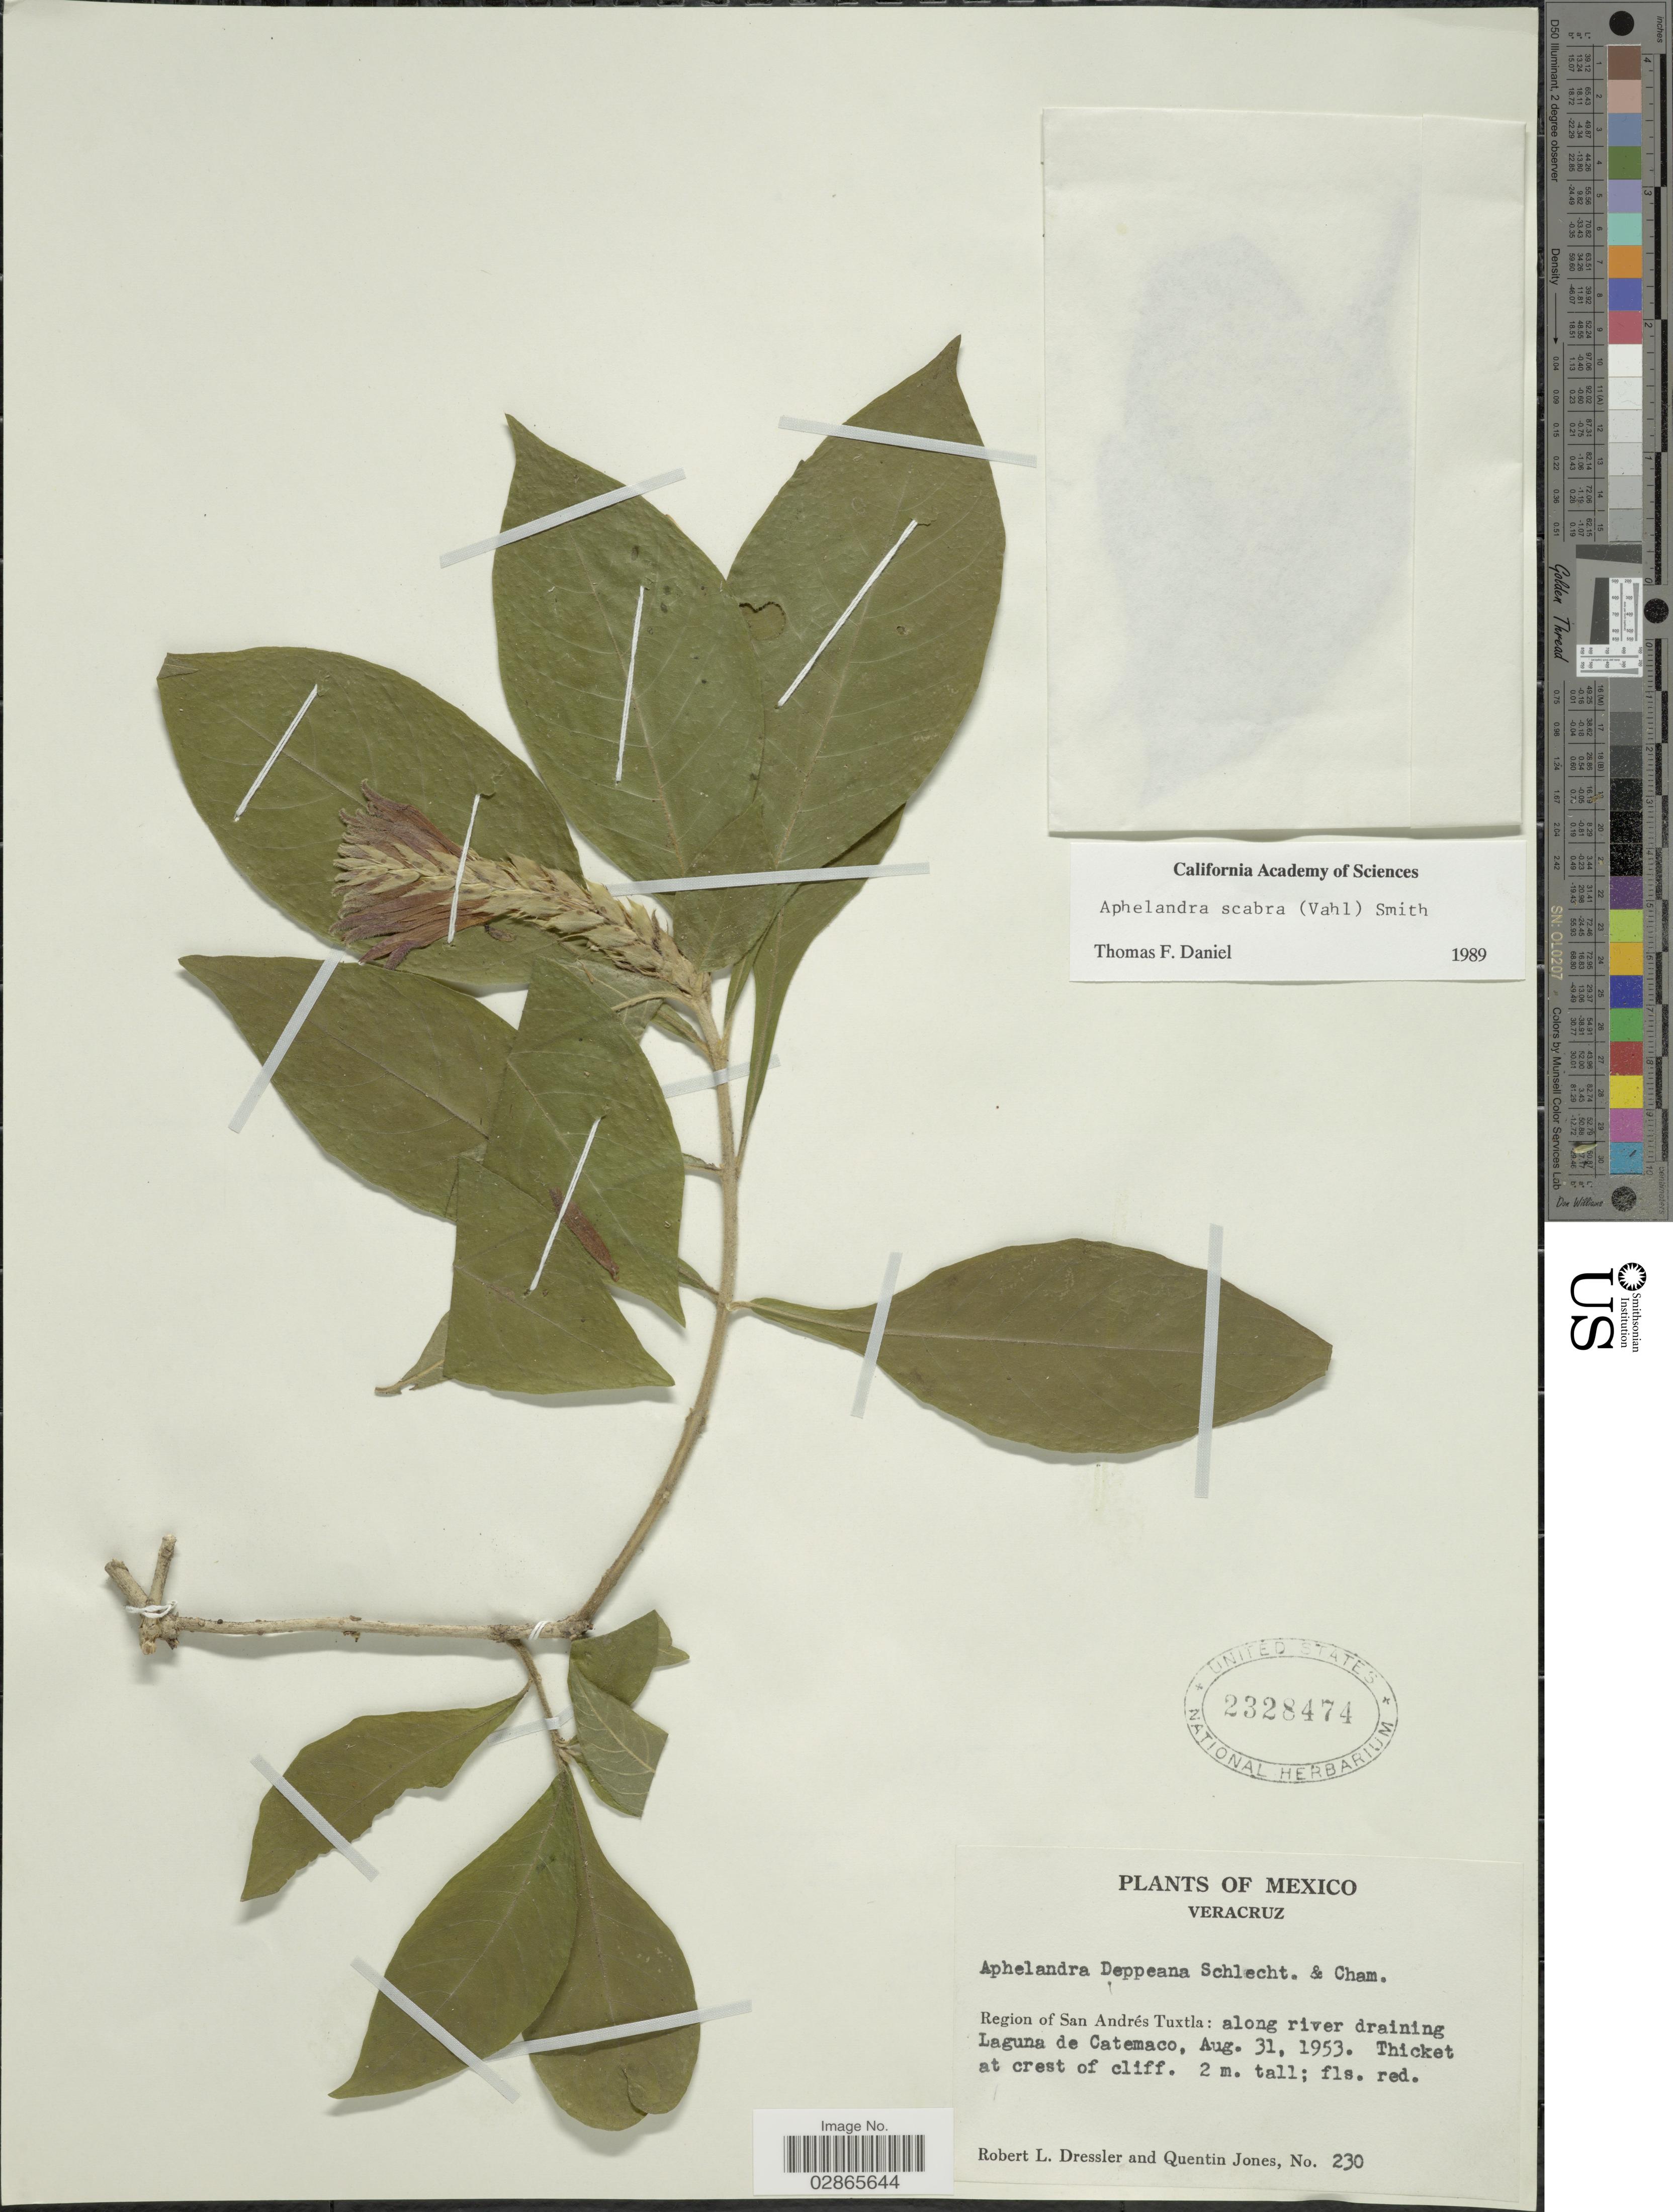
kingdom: Plantae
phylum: Tracheophyta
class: Magnoliopsida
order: Lamiales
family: Acanthaceae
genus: Aphelandra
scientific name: Aphelandra deppeana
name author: Schltdl. & Cham.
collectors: R. Dressler & Q. Jones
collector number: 230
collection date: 1953-08-31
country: Mexico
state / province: Veracruz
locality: Veracruz. Region of San Andrés Tuxtla: along river draining Laguna de Catemaco.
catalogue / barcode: US 2328474